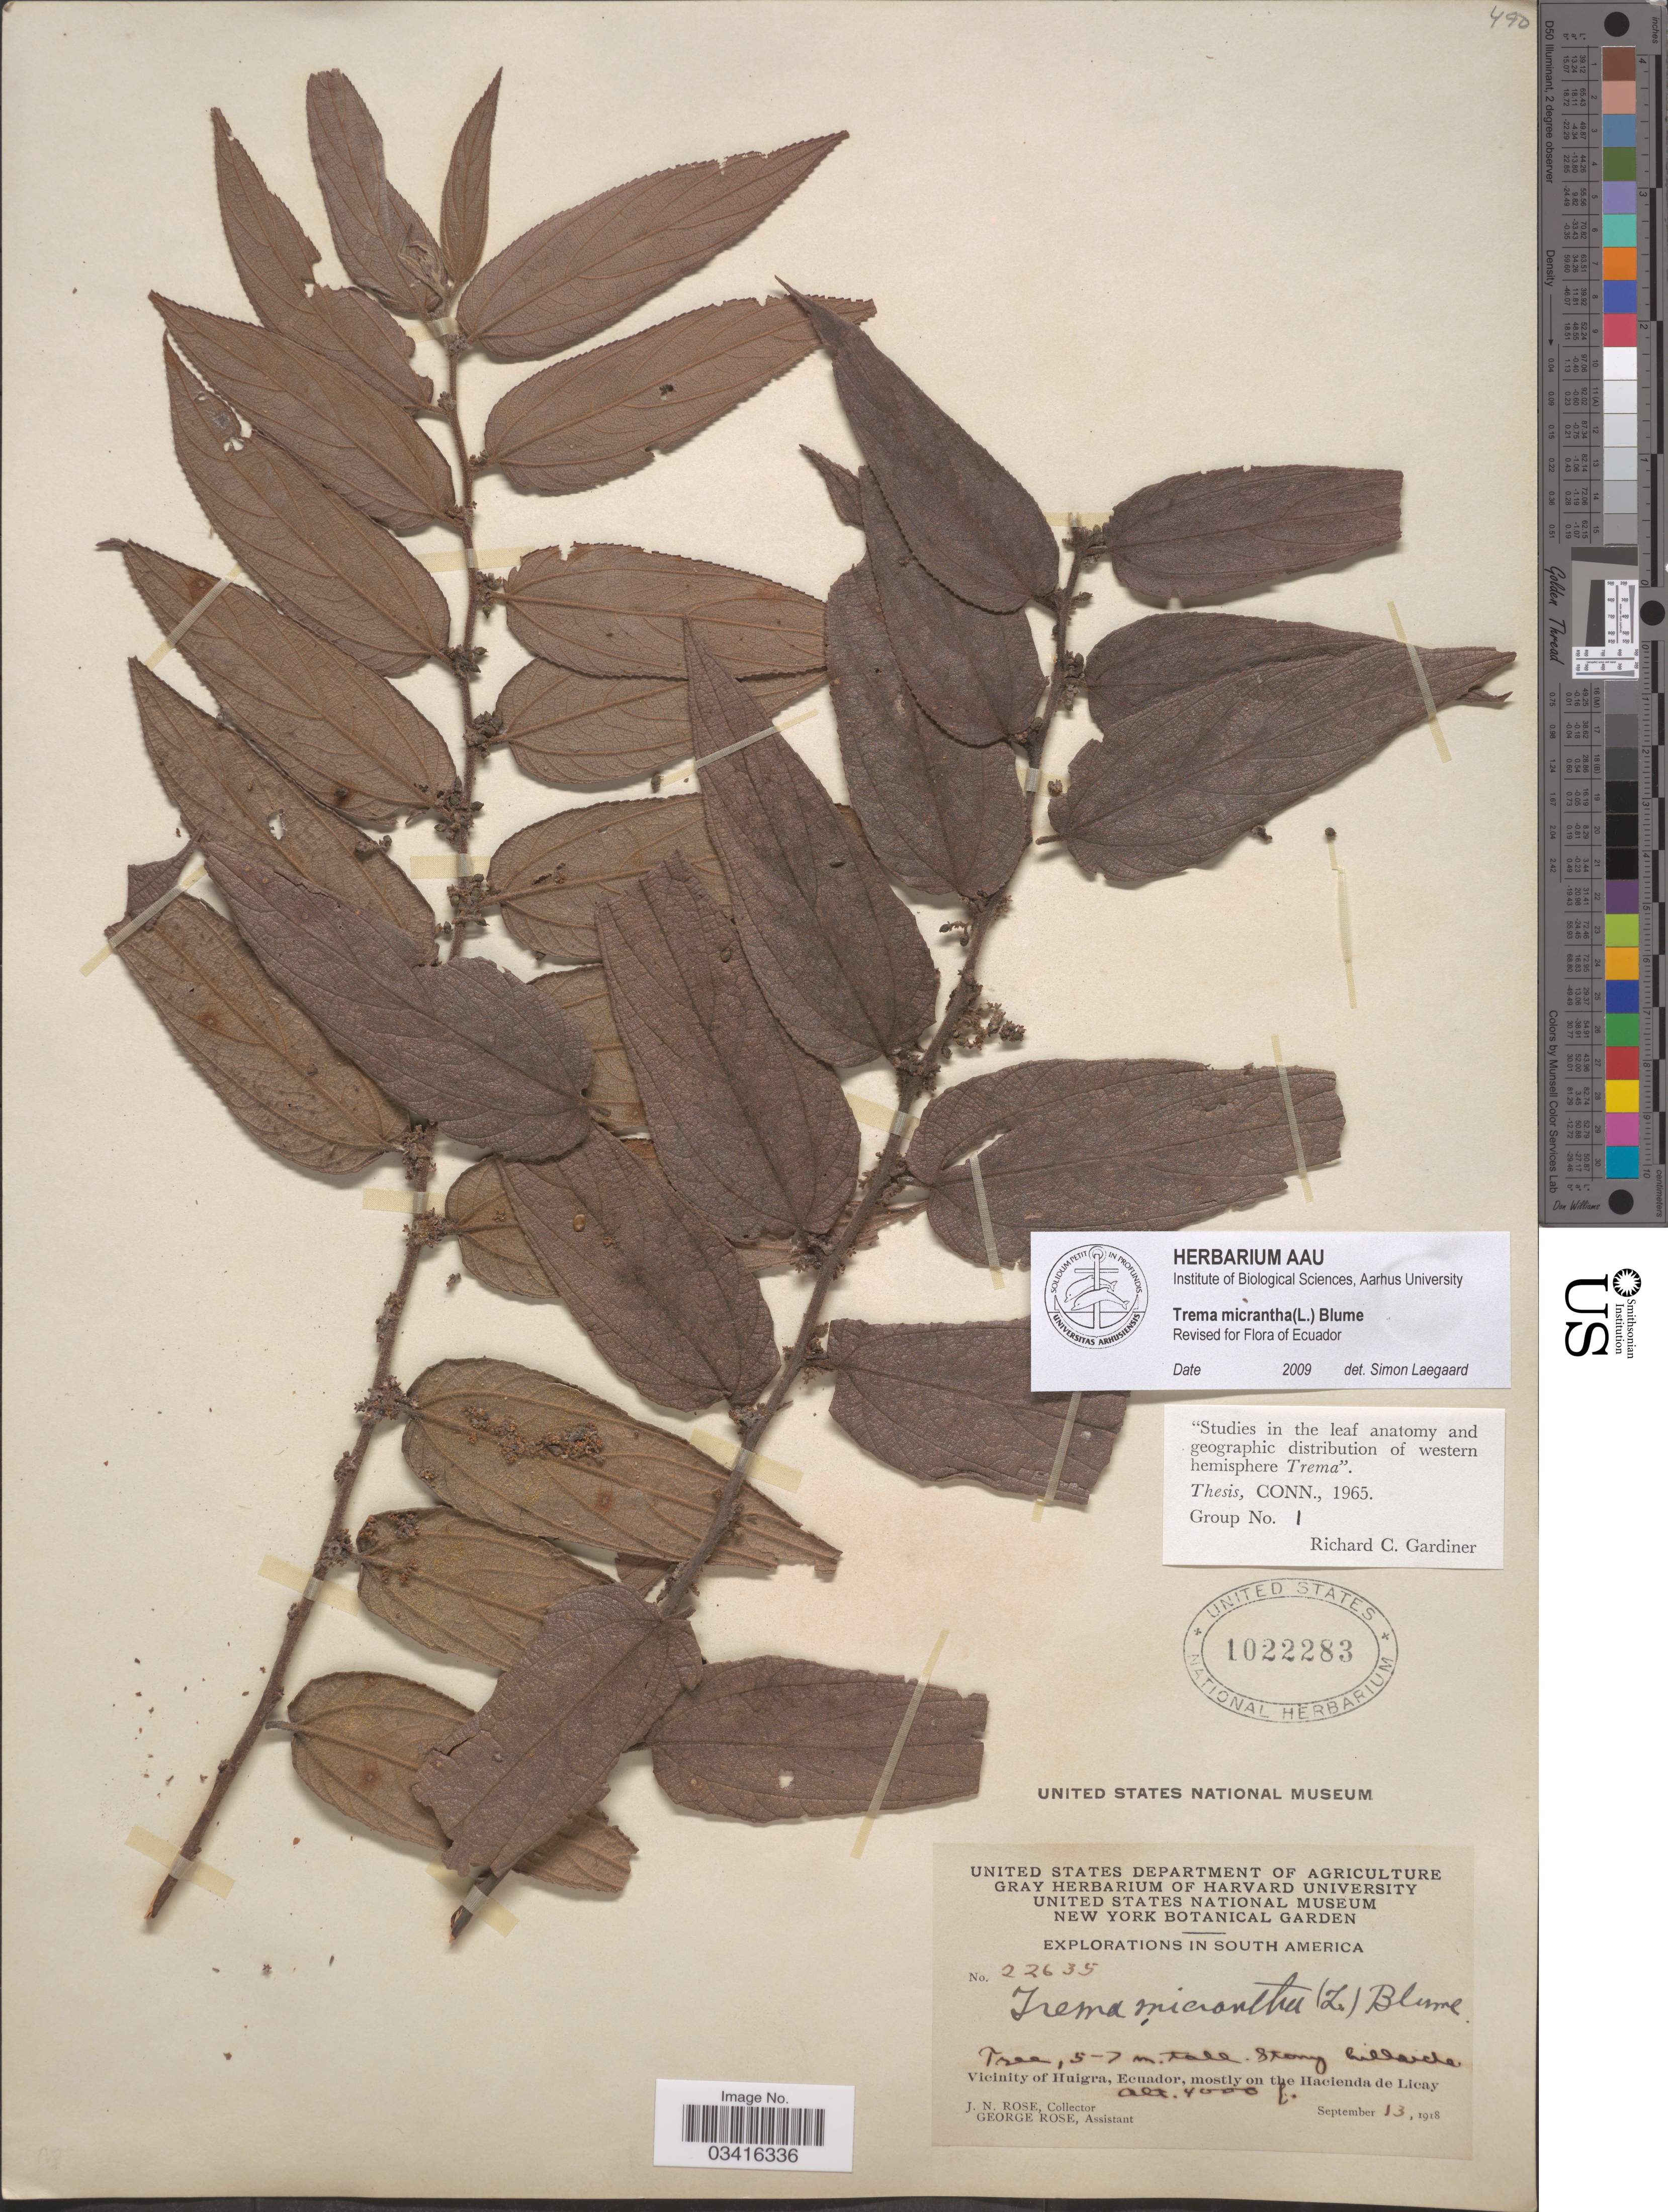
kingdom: Plantae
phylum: Tracheophyta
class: Magnoliopsida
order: Rosales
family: Cannabaceae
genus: Trema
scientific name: Trema micranthum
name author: (L.) Blume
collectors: J. N. Rose & G. Rose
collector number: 22635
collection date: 1918-09-13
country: Ecuador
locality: Vicinity of Huigra, mostly on the Hacienda de Licay.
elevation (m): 1219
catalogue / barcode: US 1022283